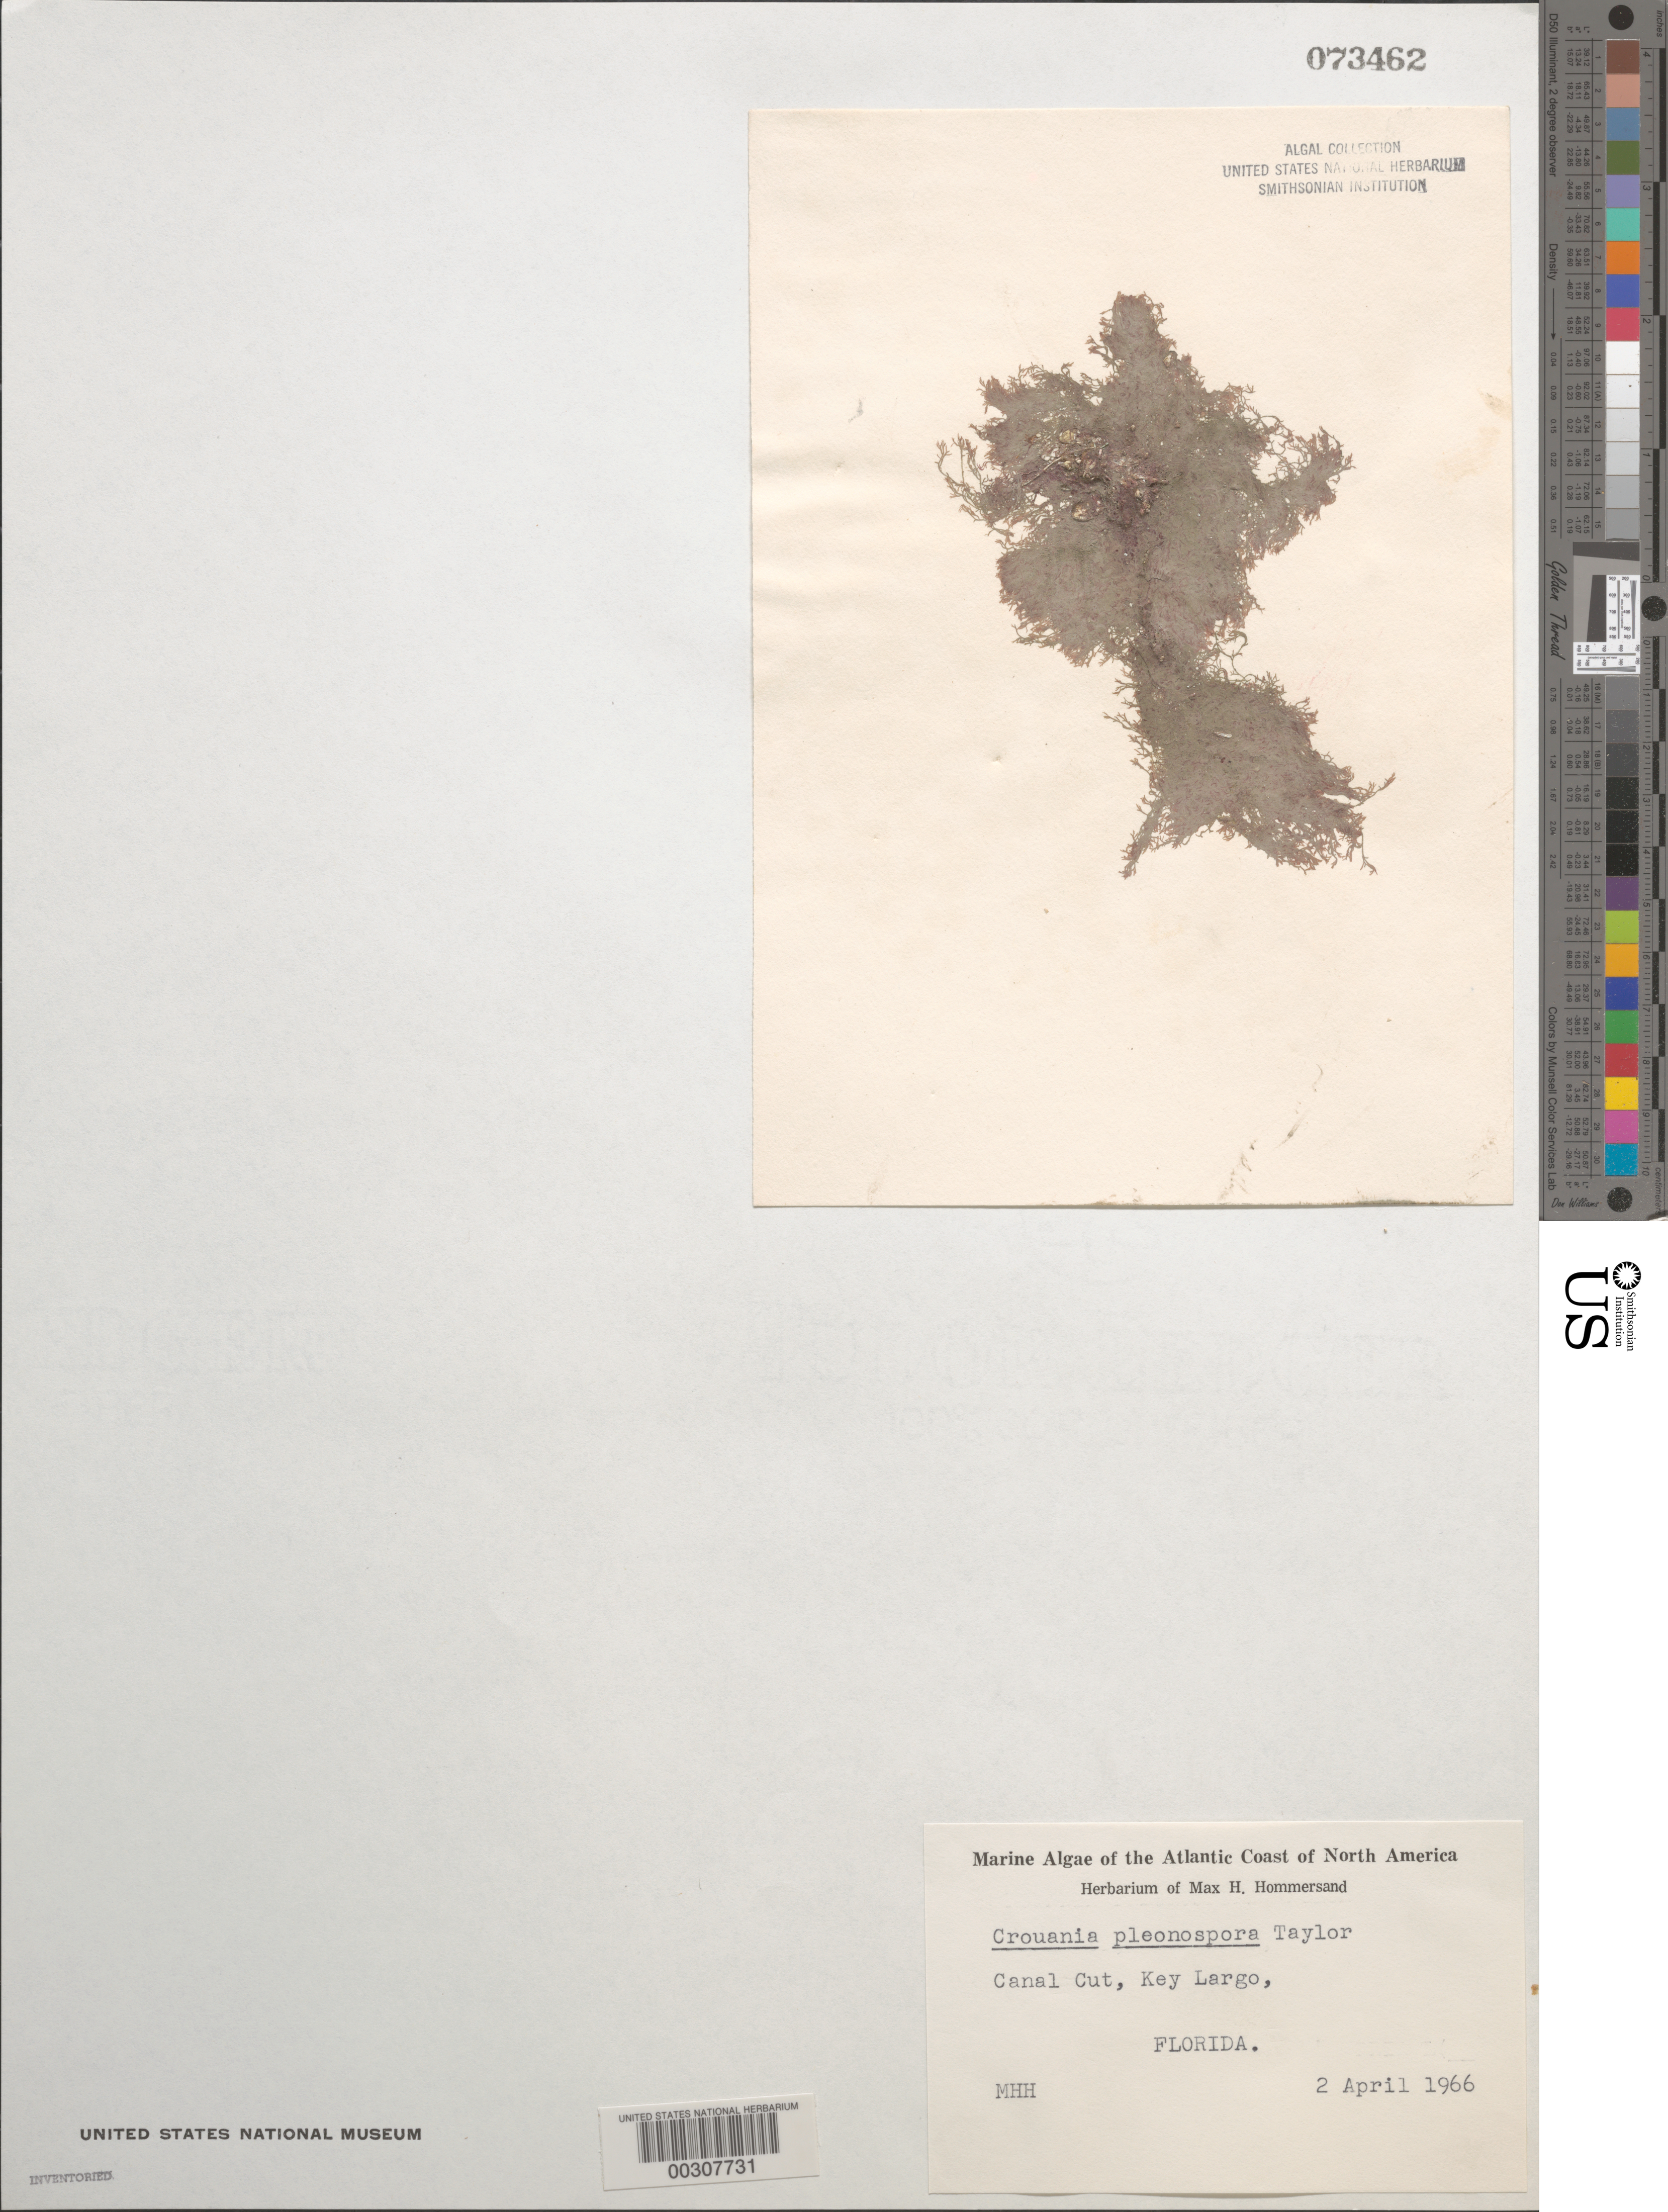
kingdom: Plantae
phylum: Rhodophyta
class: Florideophyceae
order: Ceramiales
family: Callithamniaceae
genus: Crouania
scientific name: Crouania pleonospora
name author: W.R. Taylor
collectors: M. H. Hommersand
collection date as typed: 02 Apr 1966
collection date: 1966-04-02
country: United States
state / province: Florida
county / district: Monroe County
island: Key Largo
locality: Canal Cut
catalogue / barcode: US 73462